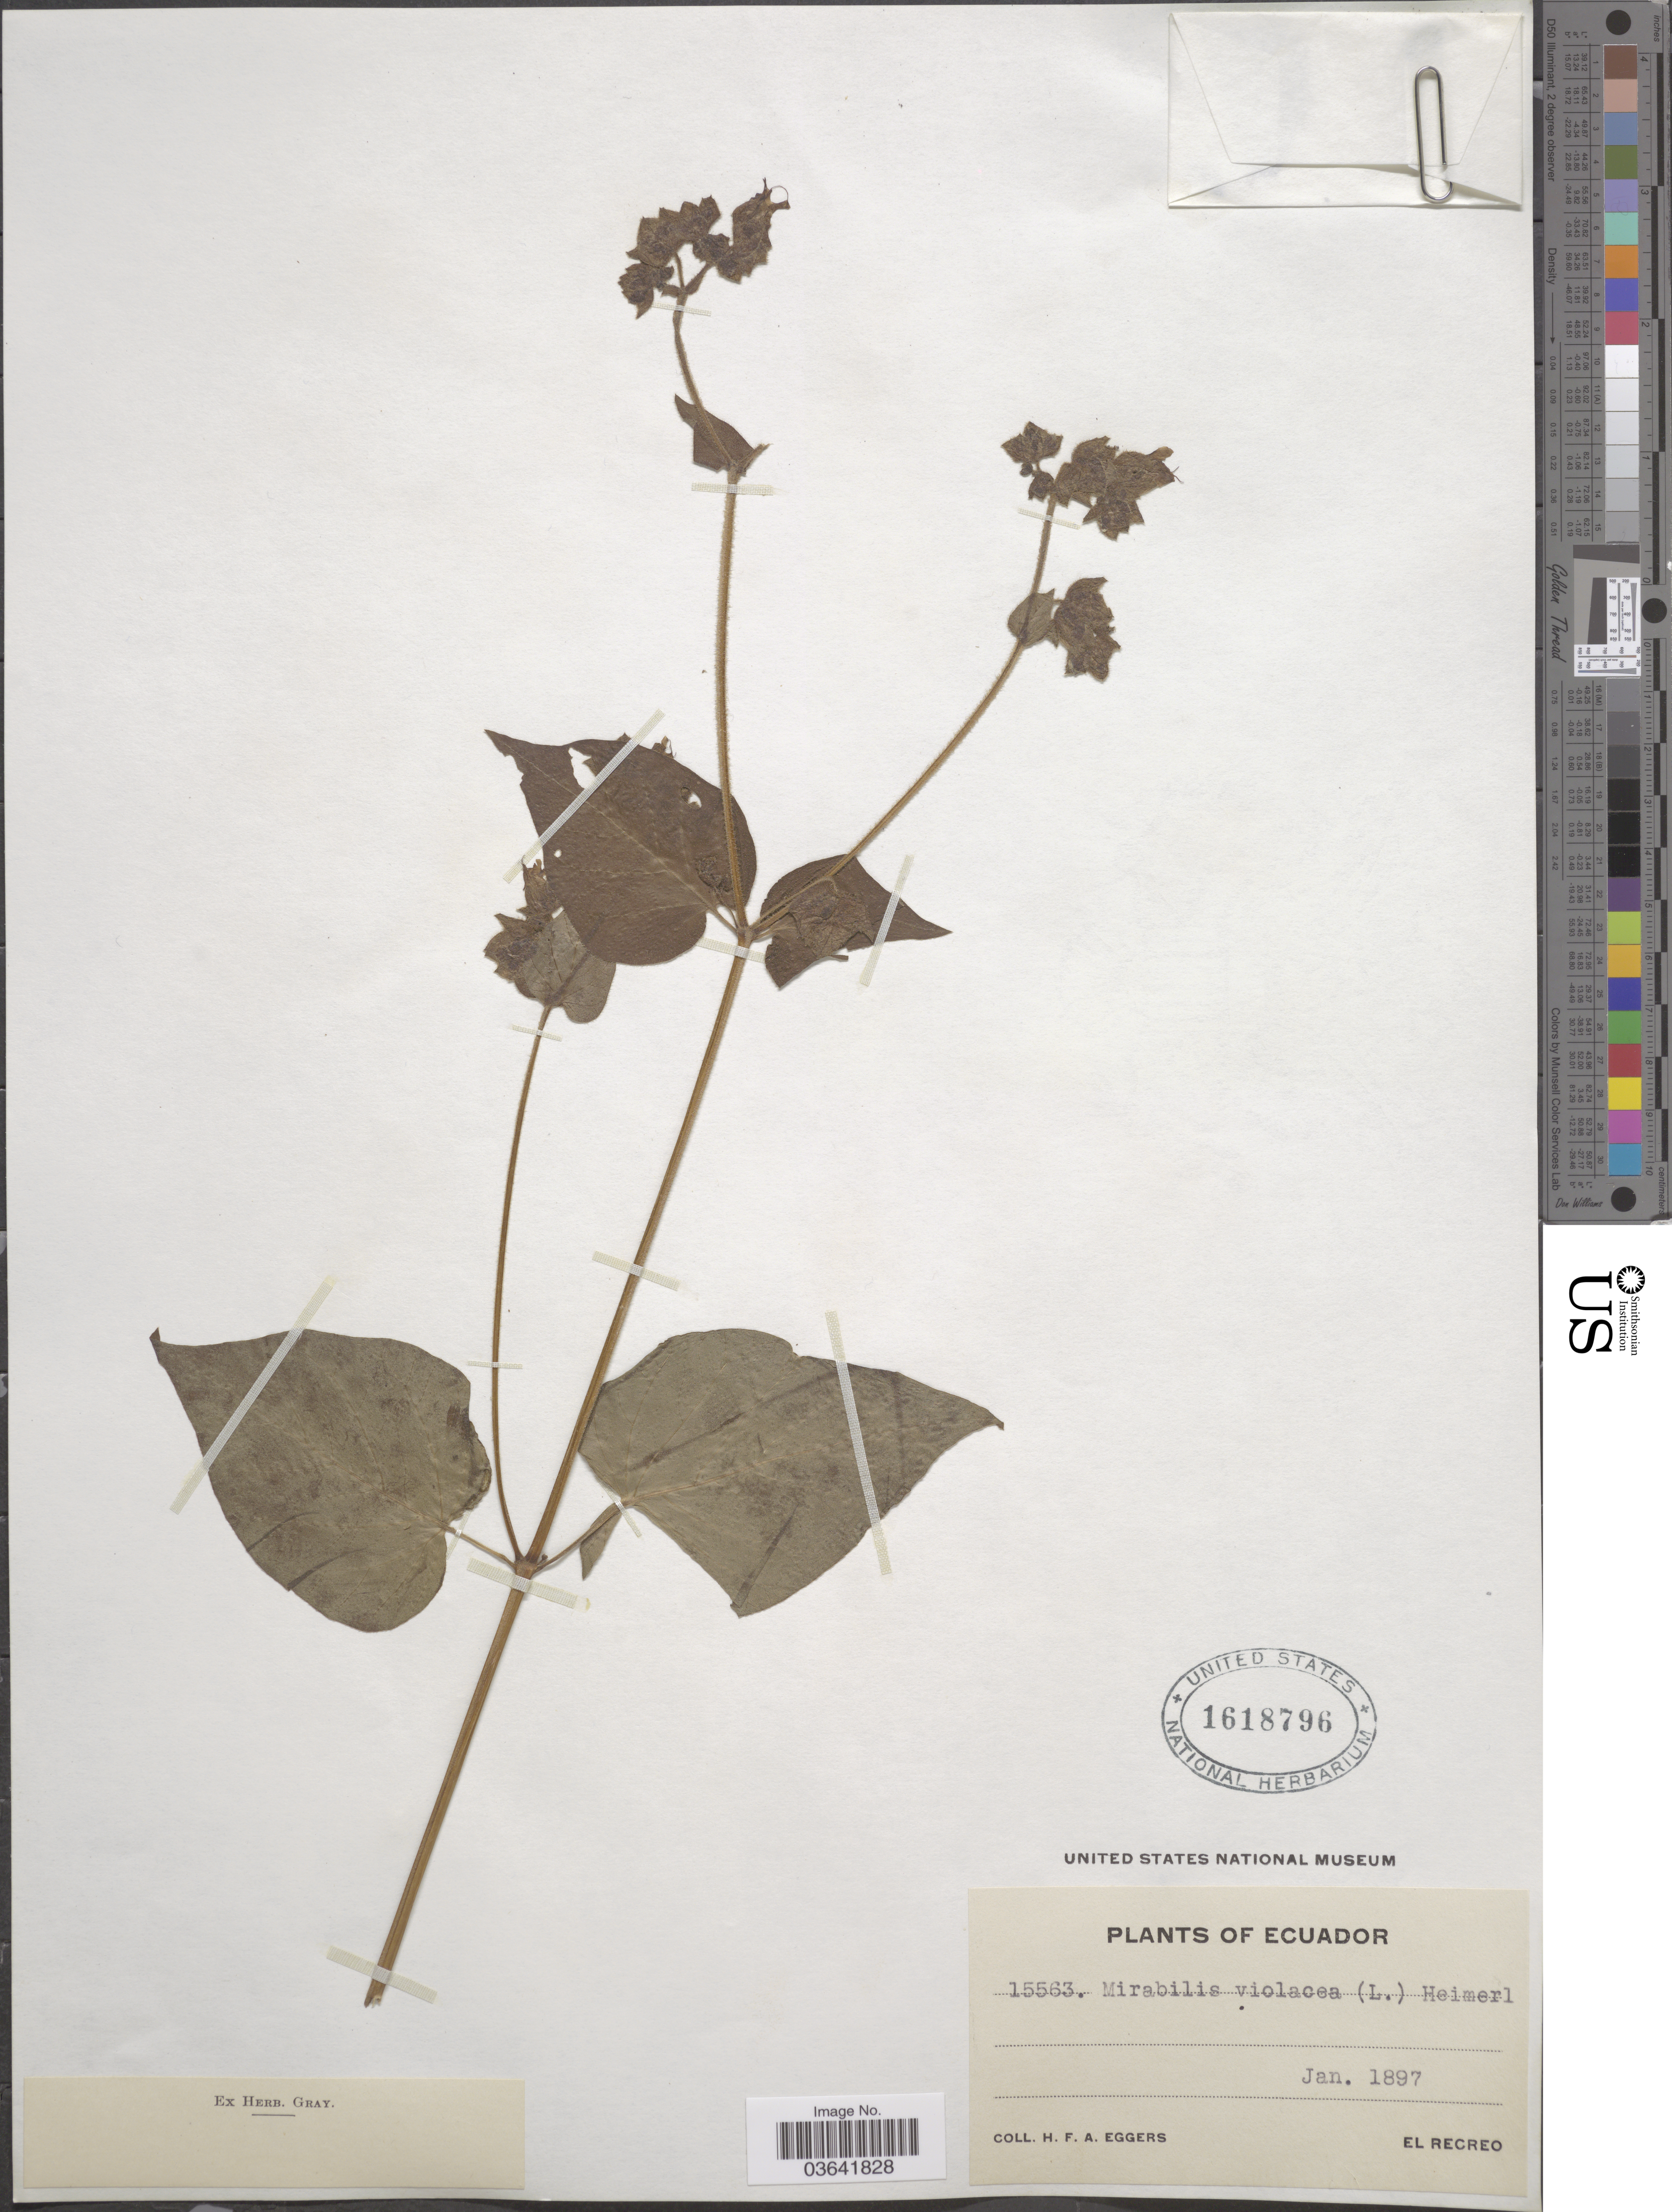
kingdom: Plantae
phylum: Tracheophyta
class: Magnoliopsida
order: Caryophyllales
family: Nyctaginaceae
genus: Mirabilis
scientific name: Mirabilis violacea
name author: (L.) Heimerl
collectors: H. Eggers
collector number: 15563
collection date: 1897-01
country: Ecuador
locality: El Recreo.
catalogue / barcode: US 1618796